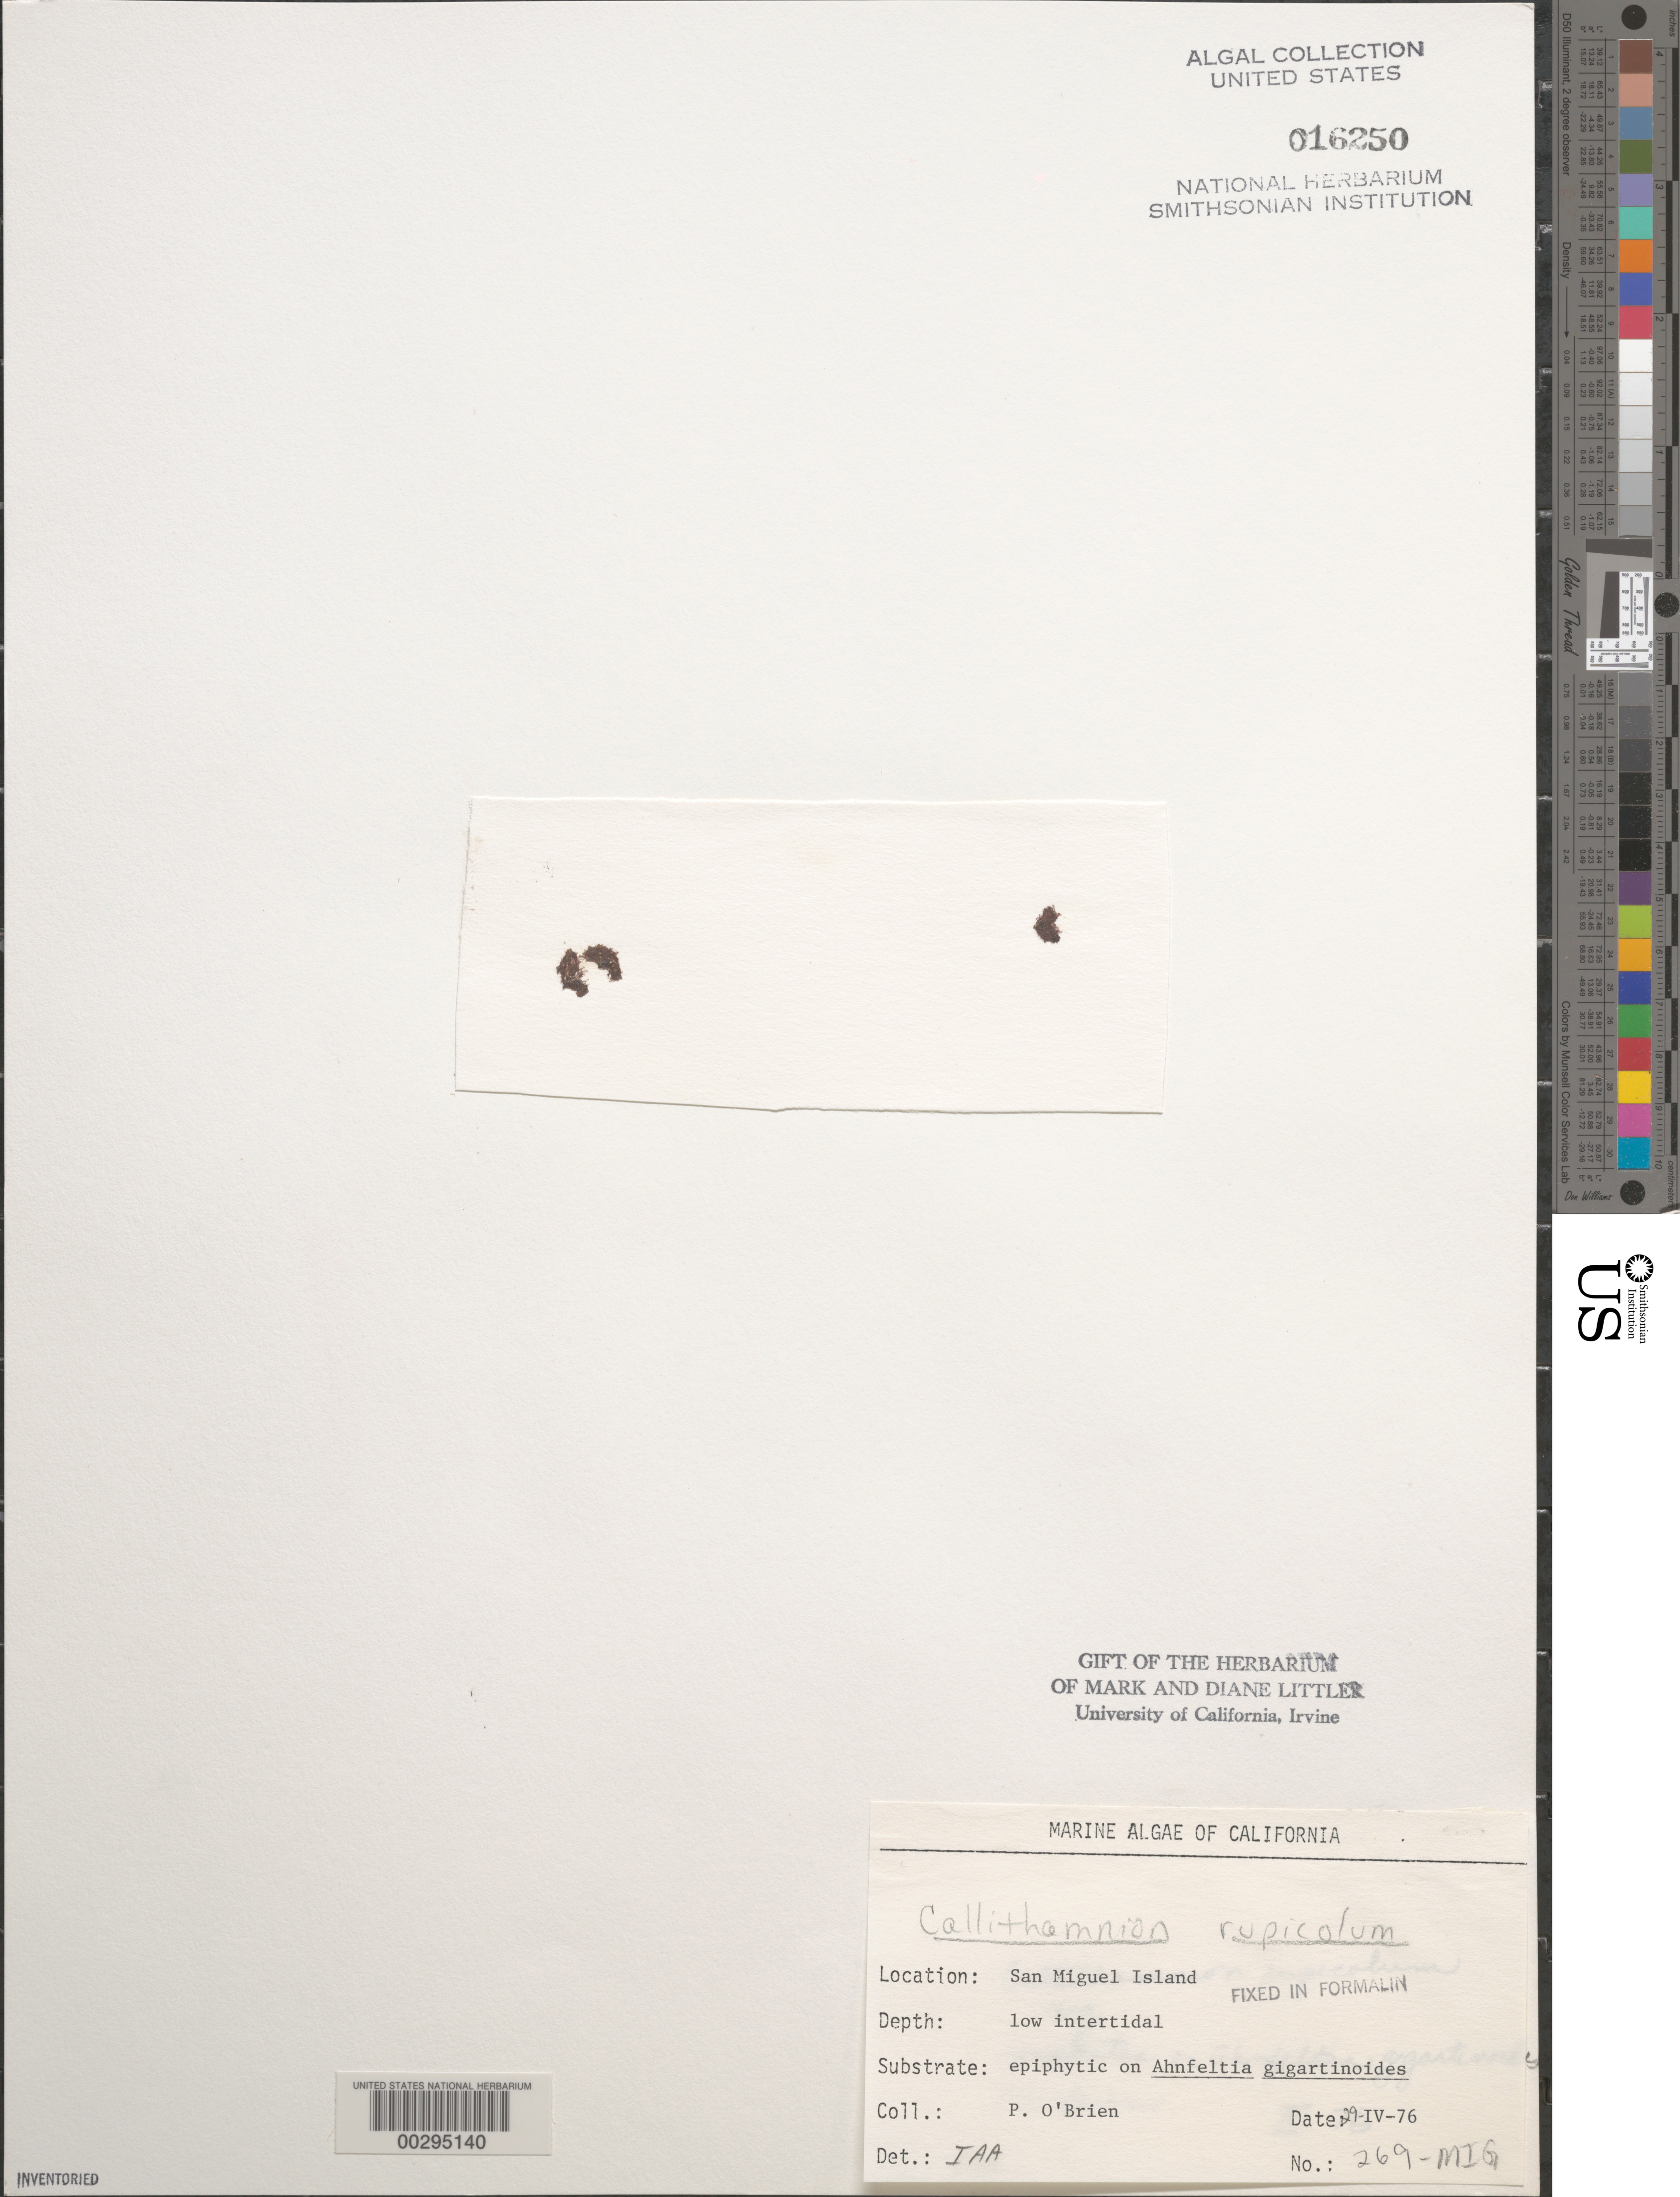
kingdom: Plantae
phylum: Rhodophyta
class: Florideophyceae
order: Ceramiales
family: Callithamniaceae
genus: Callithamnion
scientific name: Callithamnion rupicolum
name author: (C.L. Anderson) C.L. Anderson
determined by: Abbott, Isabella A.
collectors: P. O'Brien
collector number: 269-MIG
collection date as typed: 29 Apr 1976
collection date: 1976-04-29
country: United States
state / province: California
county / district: Santa Barbara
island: San Miguel Island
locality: Cuyler Harbor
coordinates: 34 02'55"N, 120 20'08"W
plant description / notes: BLM-SOCALBIGHT Rocky Intertidal Survey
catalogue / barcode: US 16250